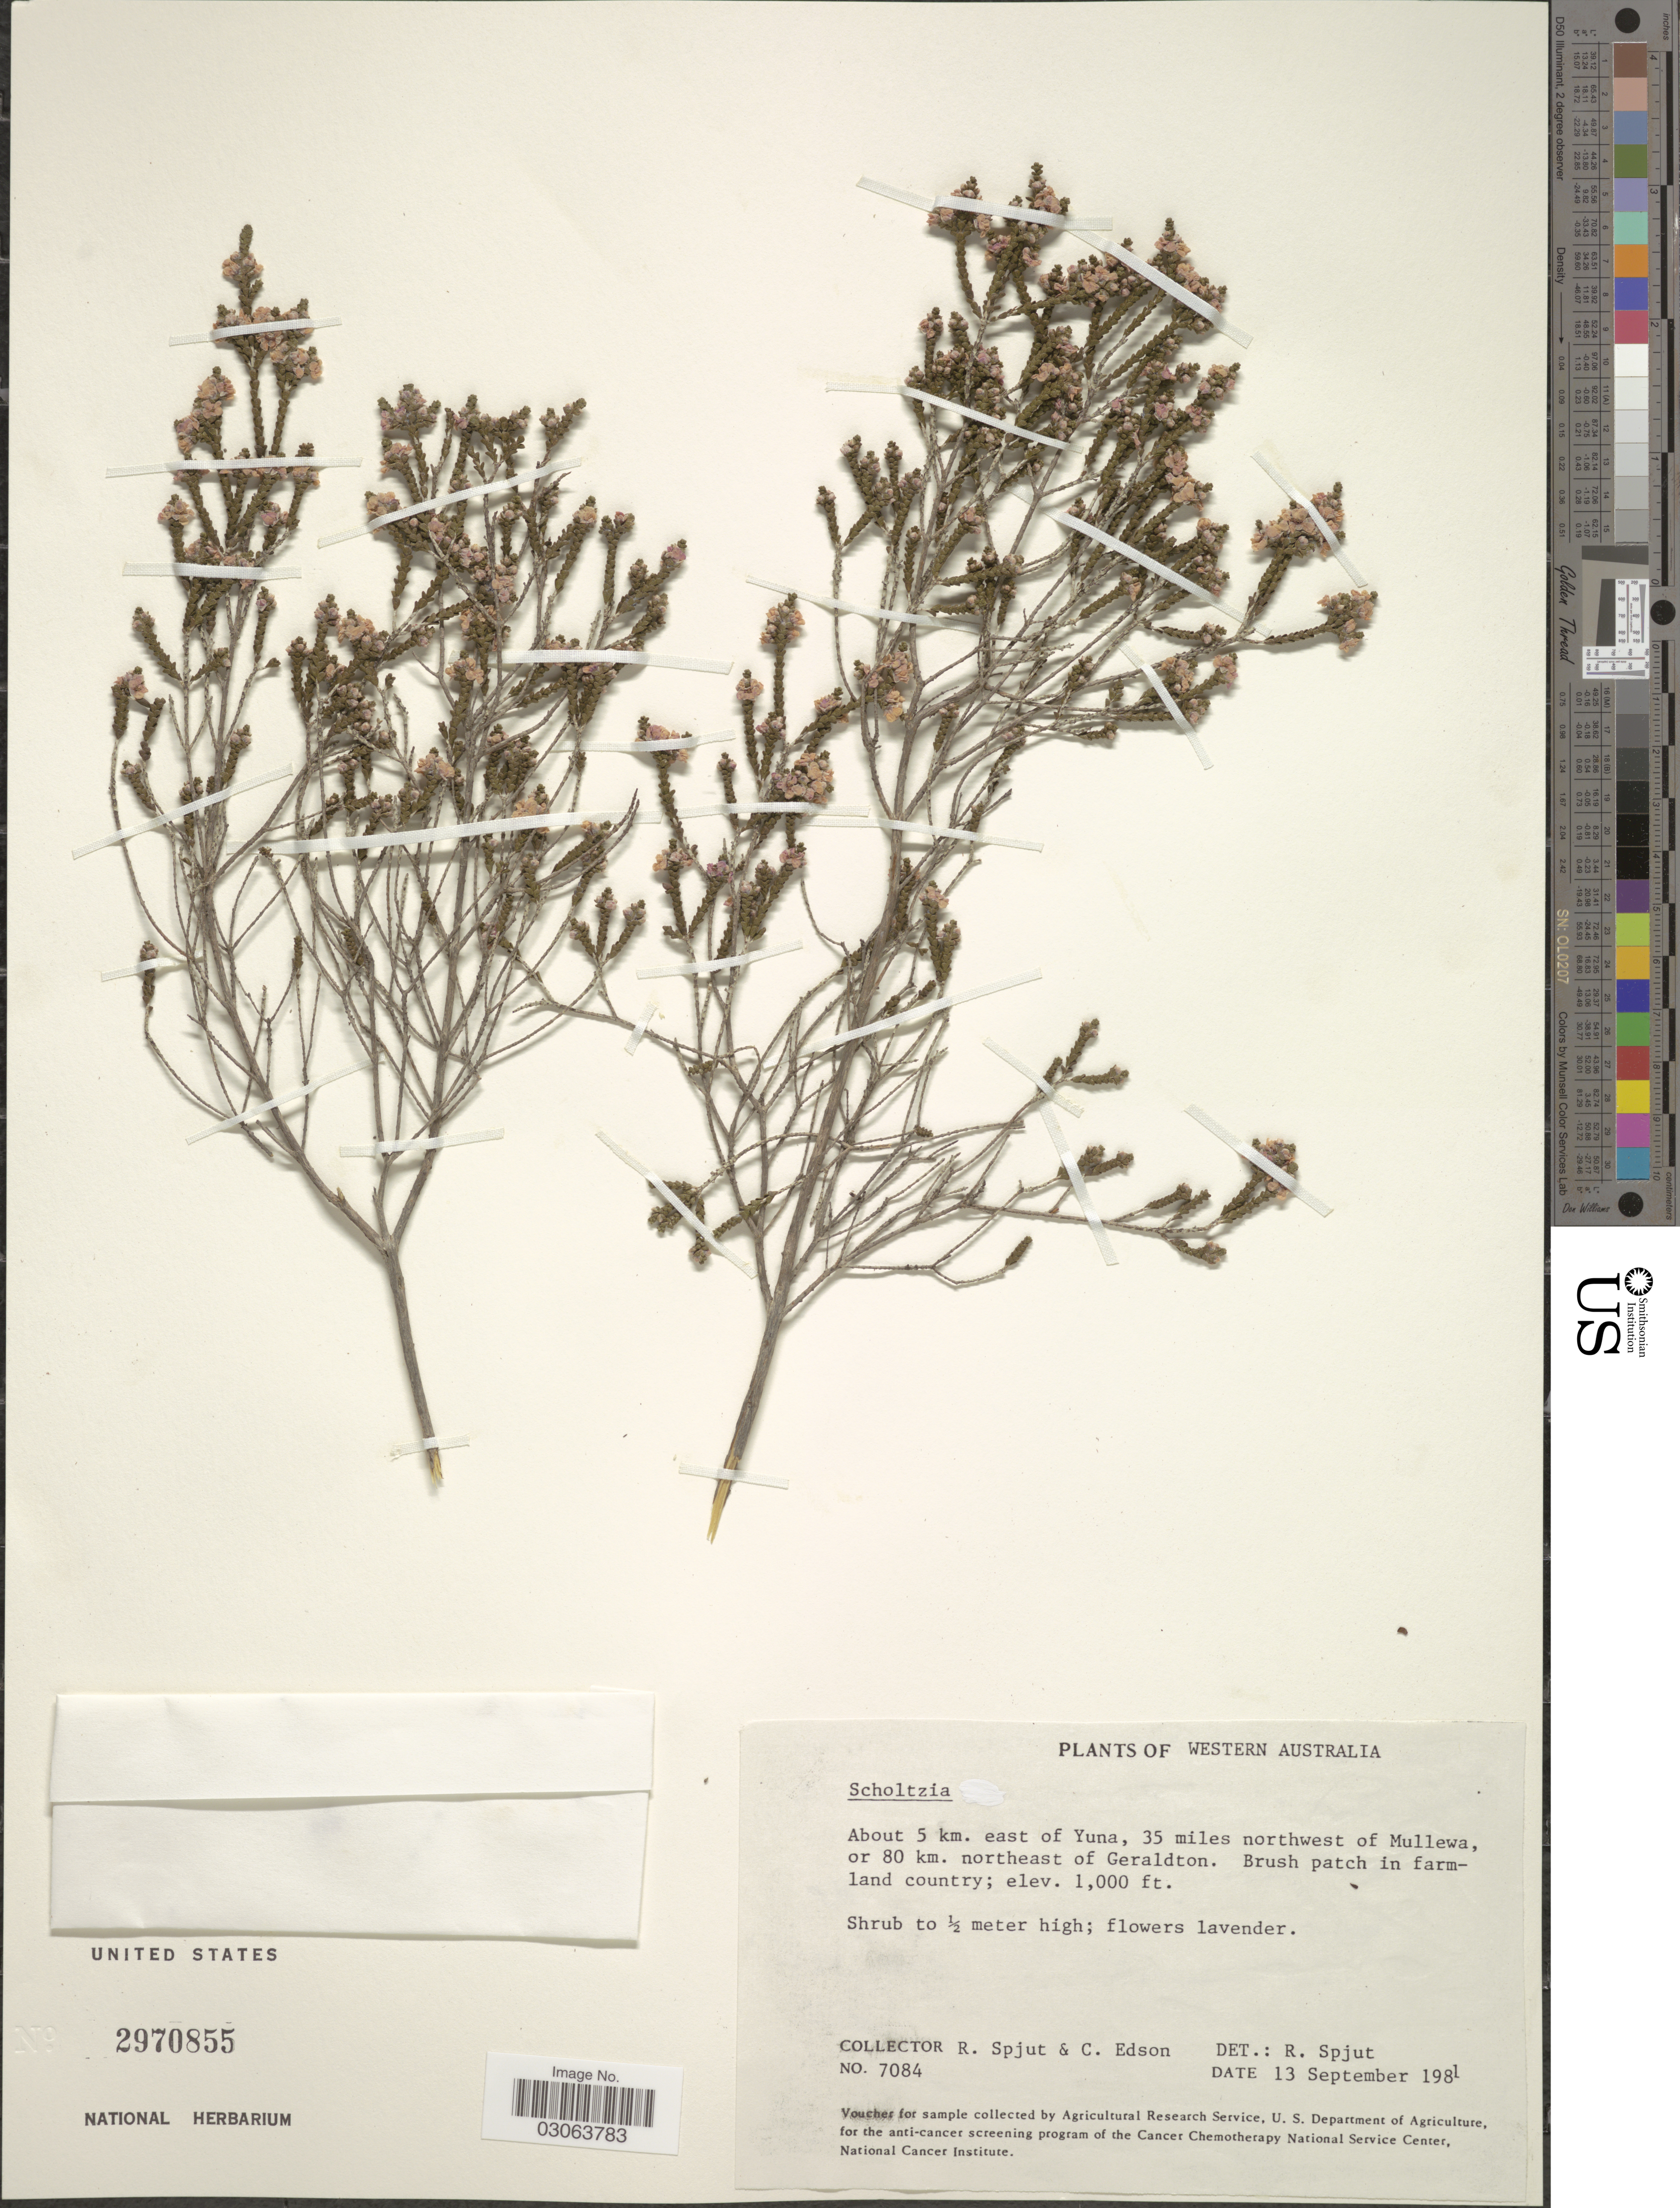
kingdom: Plantae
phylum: Tracheophyta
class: Magnoliopsida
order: Myrtales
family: Myrtaceae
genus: Scholtzia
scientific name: Scholtzia sp.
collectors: R. Spjut & C. Edson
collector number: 7084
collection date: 1981-09-13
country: Australia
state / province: Western Australia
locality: About 5 km. east of Yuna, 35 miles northwest of Mullewa, or 80 km. northeast of Geraldton.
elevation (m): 305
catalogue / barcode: US 2970855